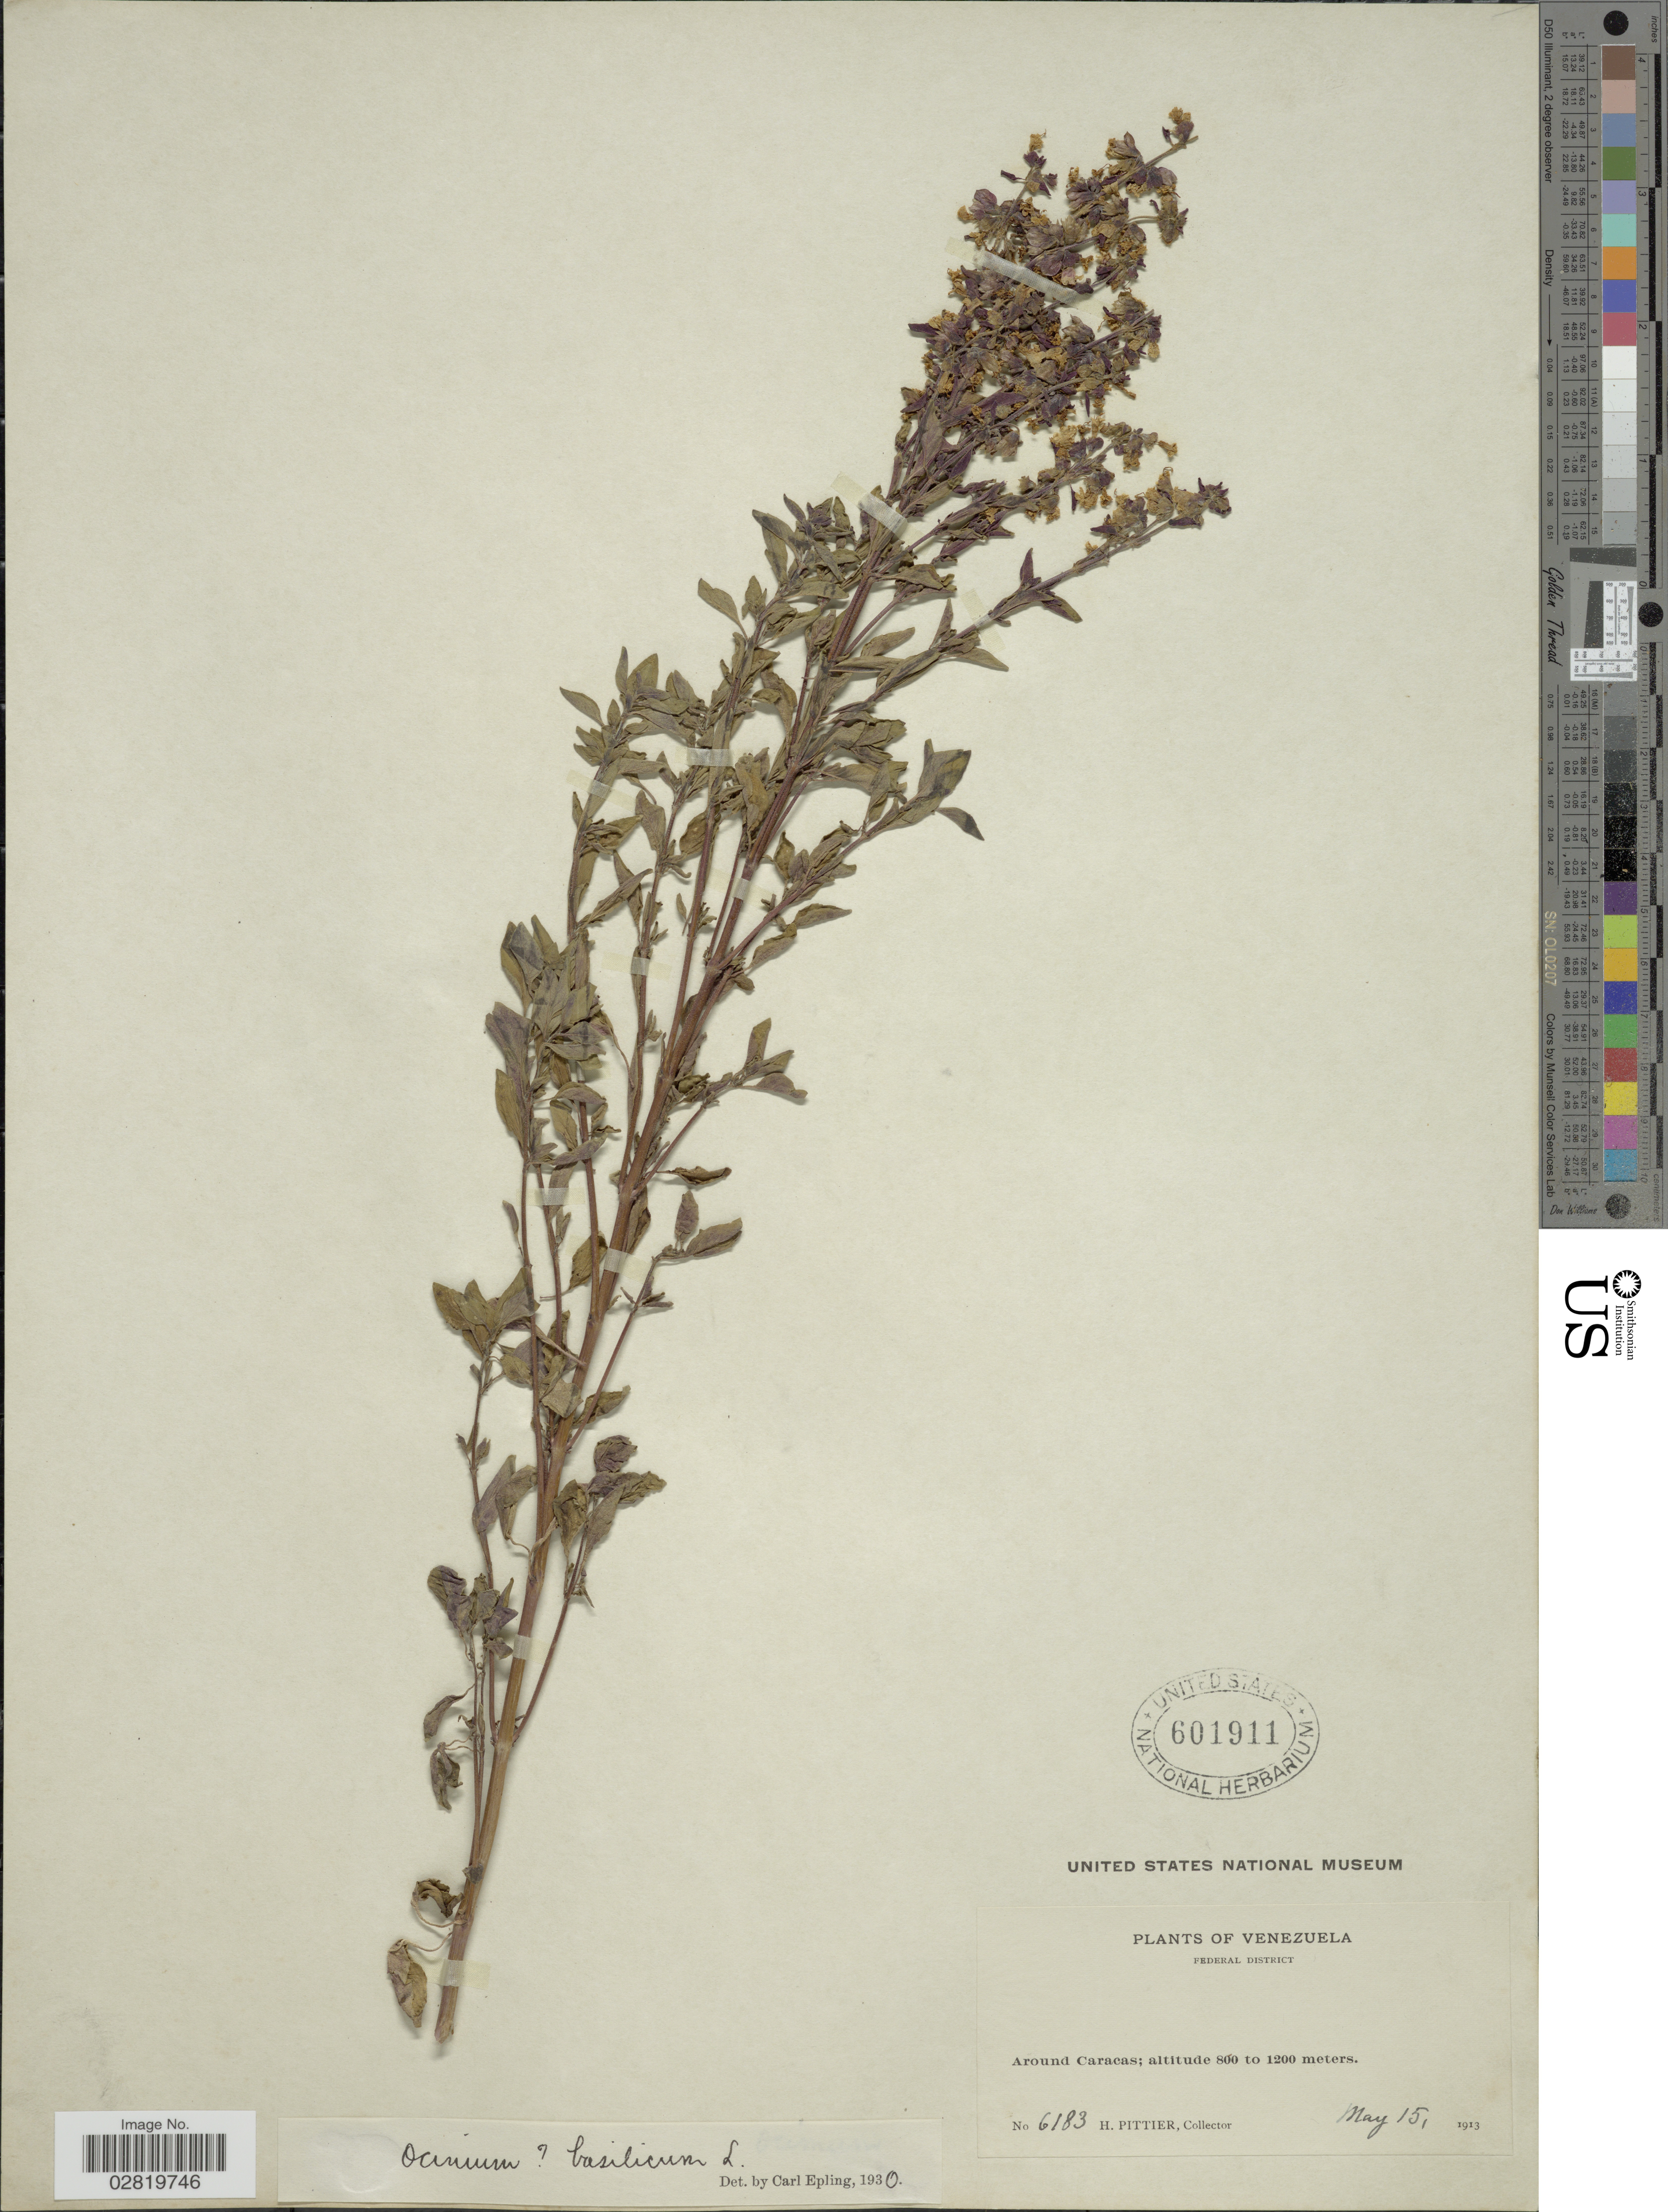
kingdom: Plantae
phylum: Tracheophyta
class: Magnoliopsida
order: Lamiales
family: Lamiaceae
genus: Ocimum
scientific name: Ocimum sp.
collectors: H. F. Pittier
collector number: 6183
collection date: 1913-05-15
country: Venezuela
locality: Federal District, Around Caracas.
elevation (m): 800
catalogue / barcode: US 601911